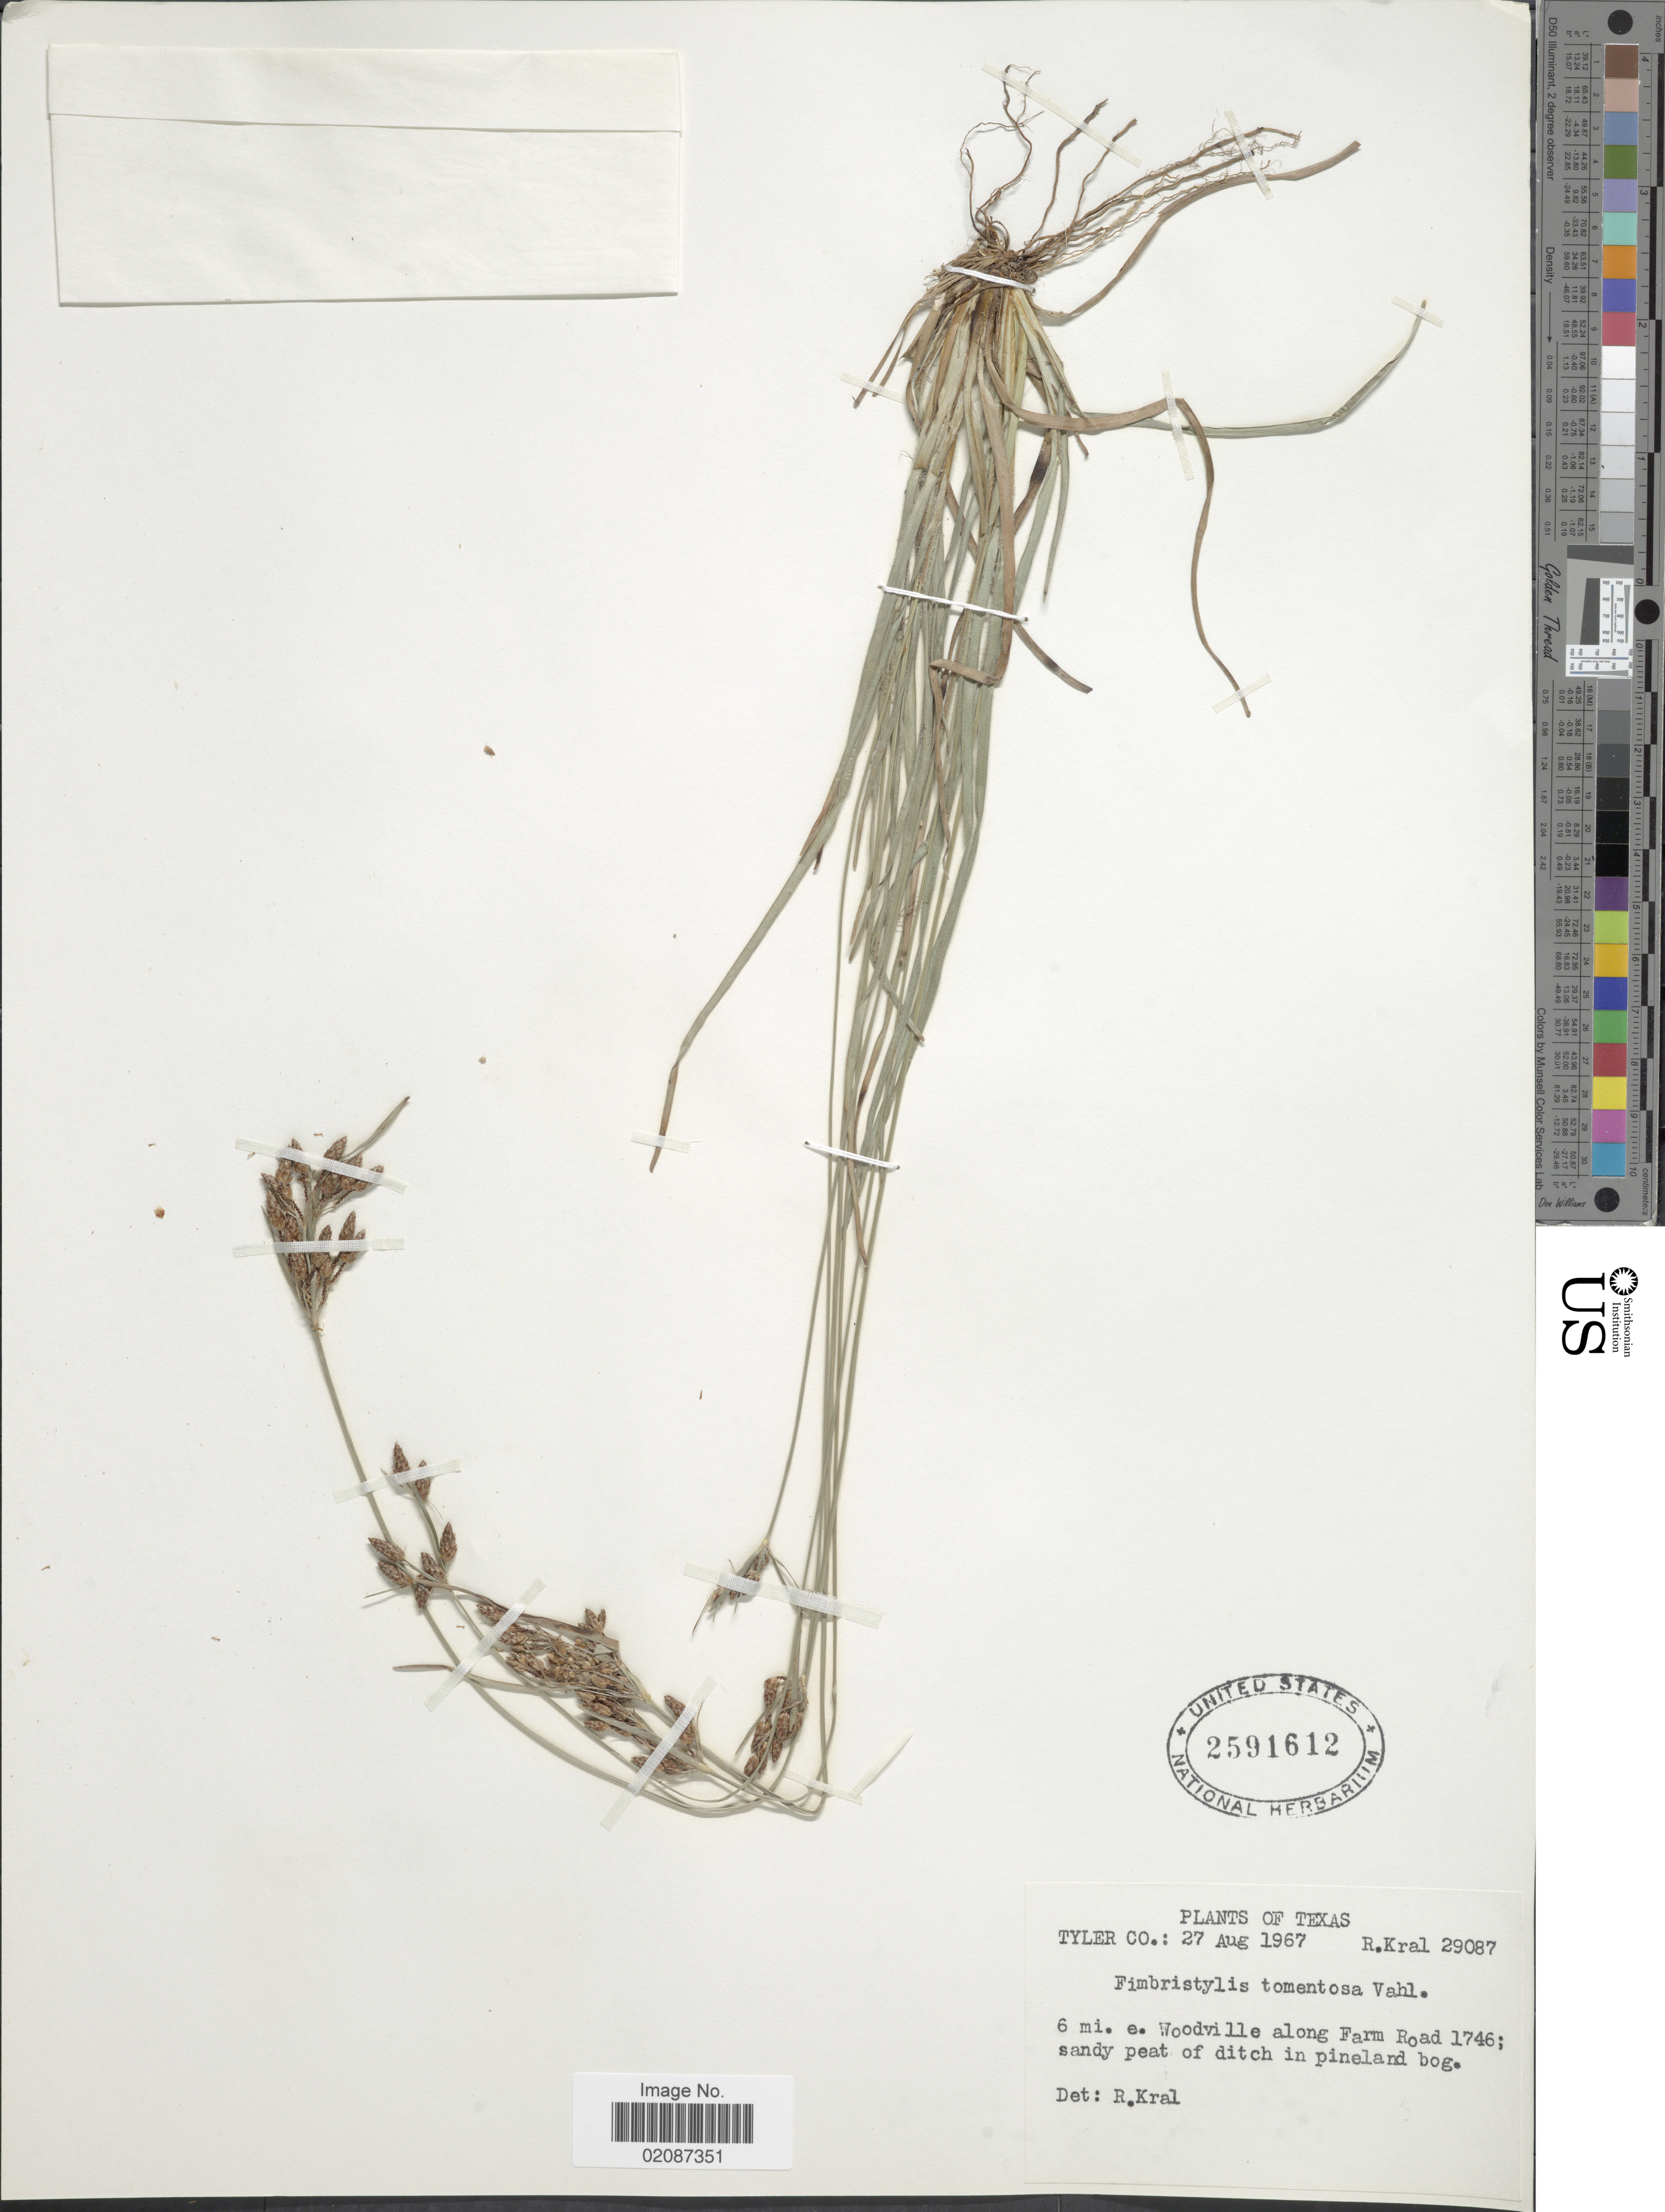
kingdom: Plantae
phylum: Tracheophyta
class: Liliopsida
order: Poales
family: Cyperaceae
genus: Fimbristylis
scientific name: Fimbristylis tomentosa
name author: Vahl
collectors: R. Kral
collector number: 29087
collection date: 1967-08-27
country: United States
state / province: Texas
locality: Tyler Co.; 6 mi. e. Woodville along Farm Road 1746, sandy peat of ditch in pineland bog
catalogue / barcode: US 2591612